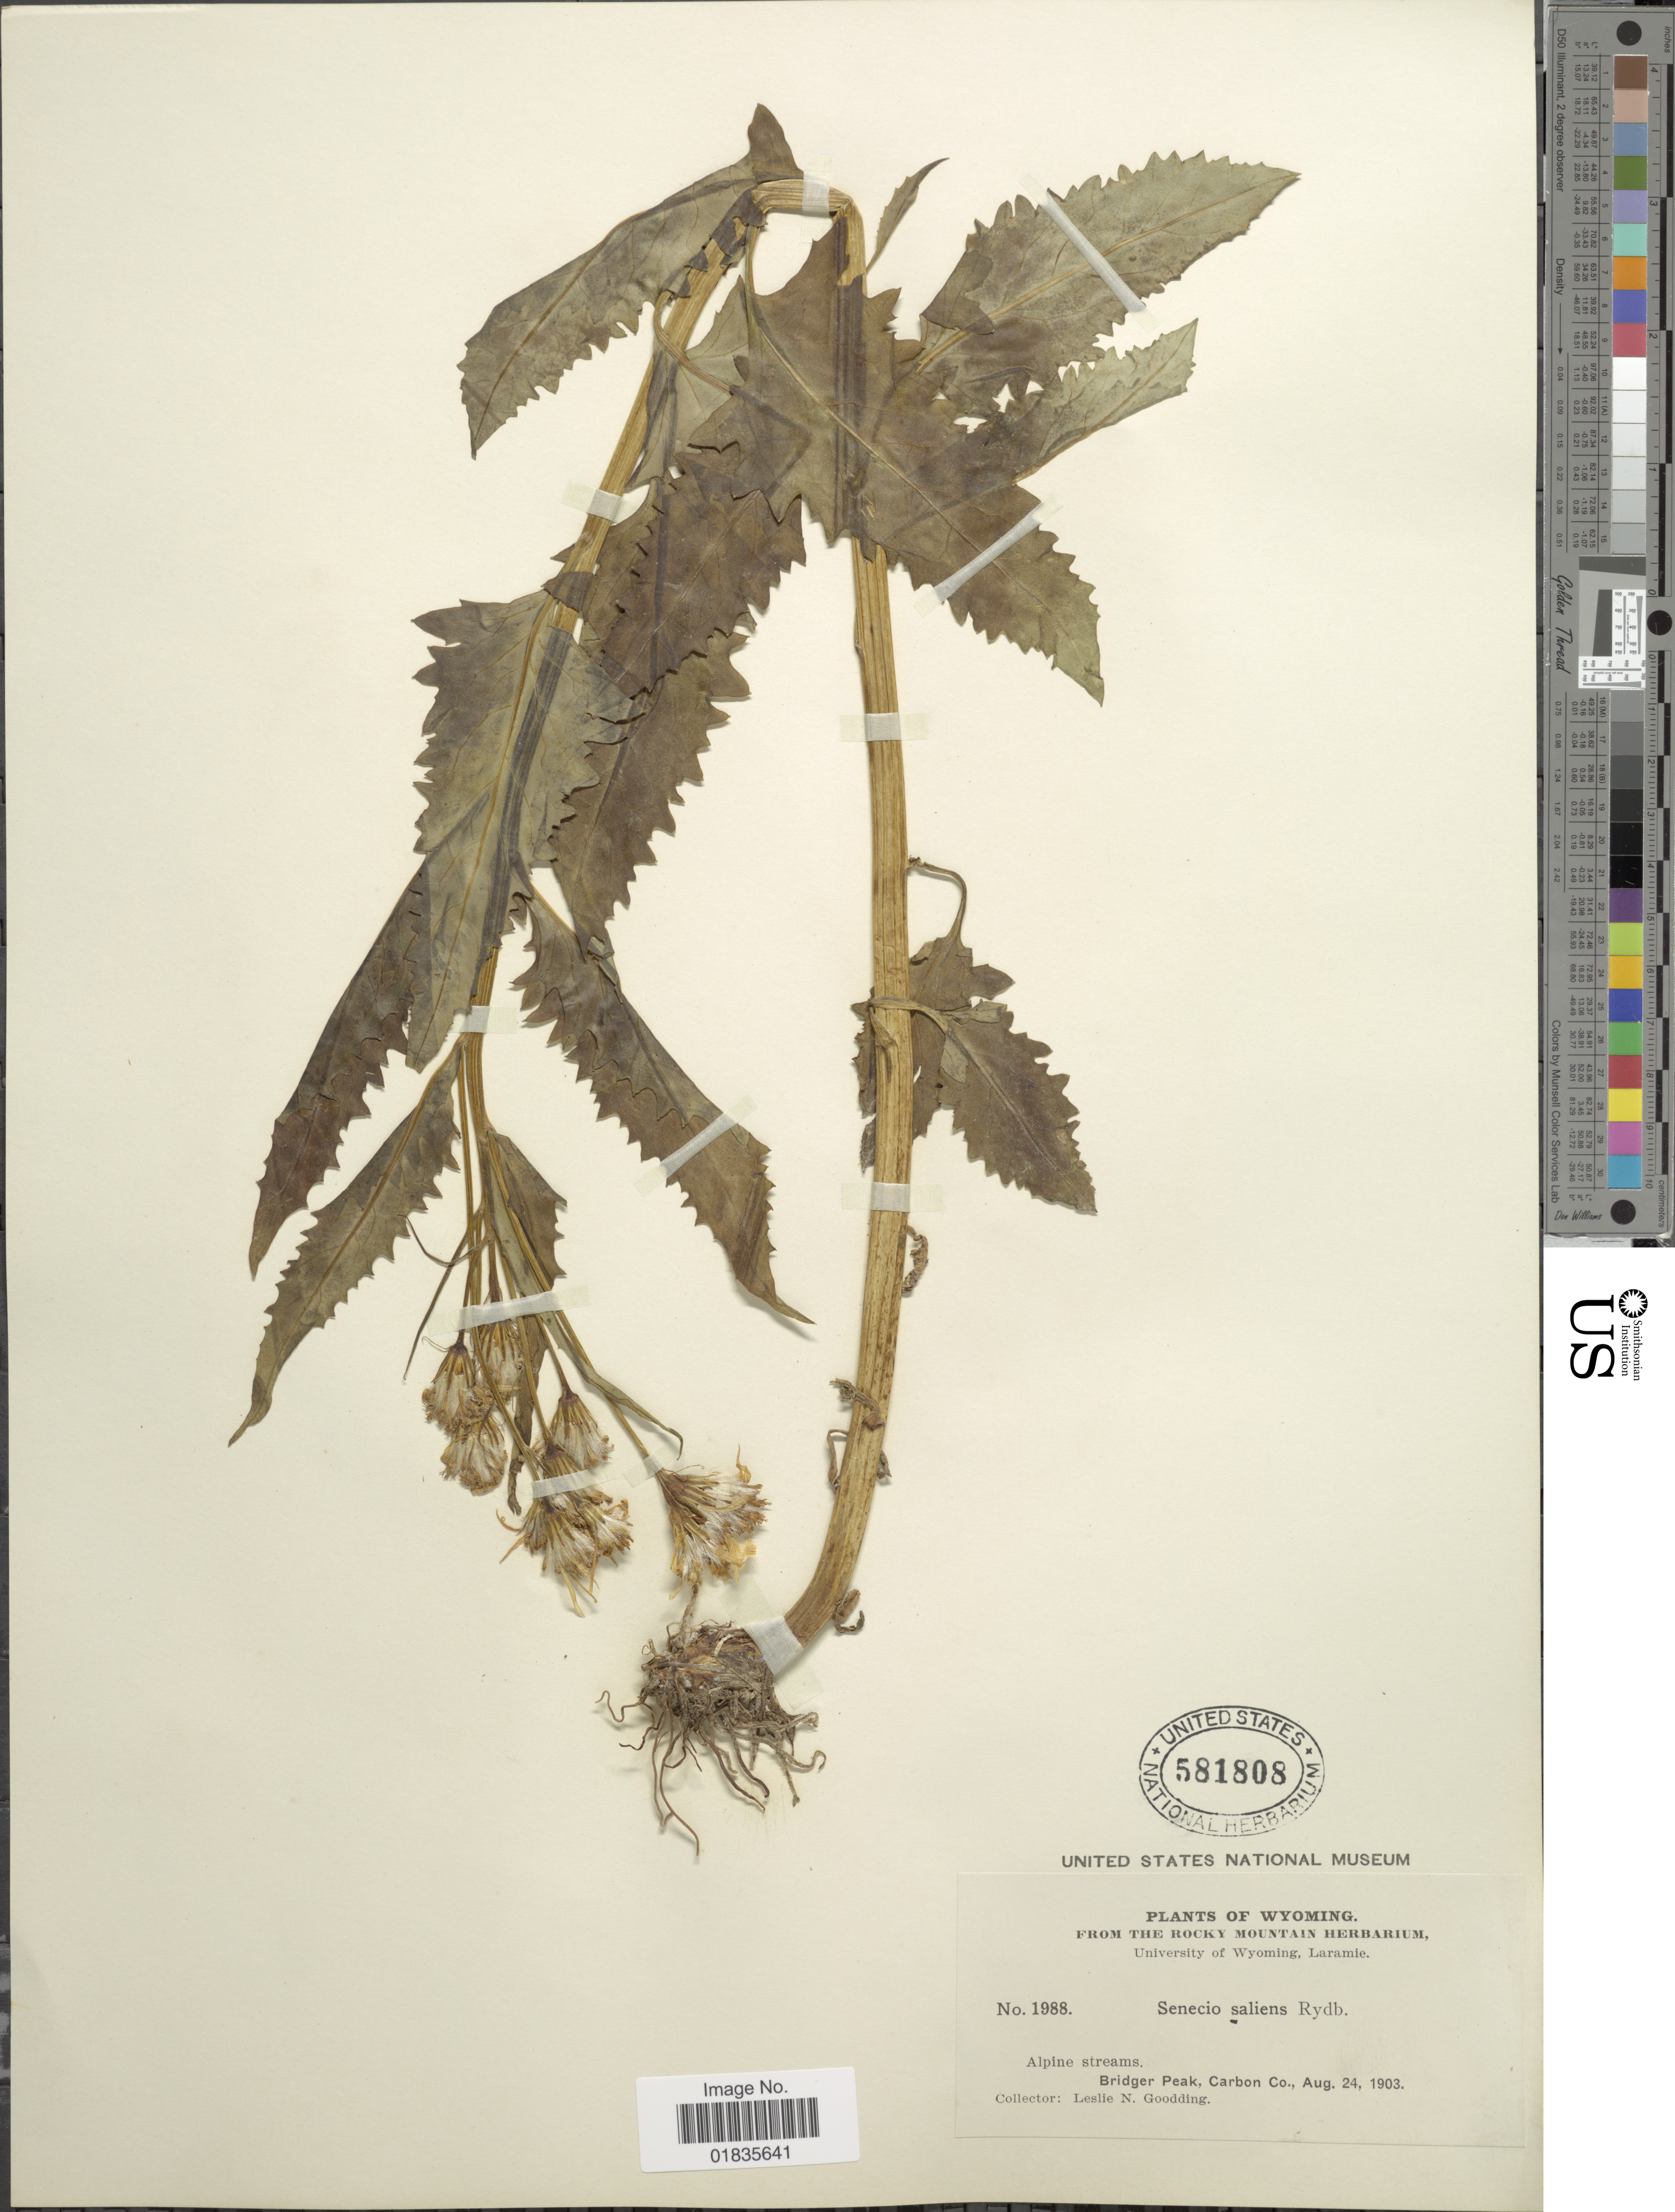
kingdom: Plantae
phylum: Tracheophyta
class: Magnoliopsida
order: Asterales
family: Asteraceae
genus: Senecio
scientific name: Senecio triangularis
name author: Hook.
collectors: L. N. Goodding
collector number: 1988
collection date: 1903-08-24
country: United States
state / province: Wyoming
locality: Alpine streams, Bridger Peak, Carbon Co.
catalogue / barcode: US 581808